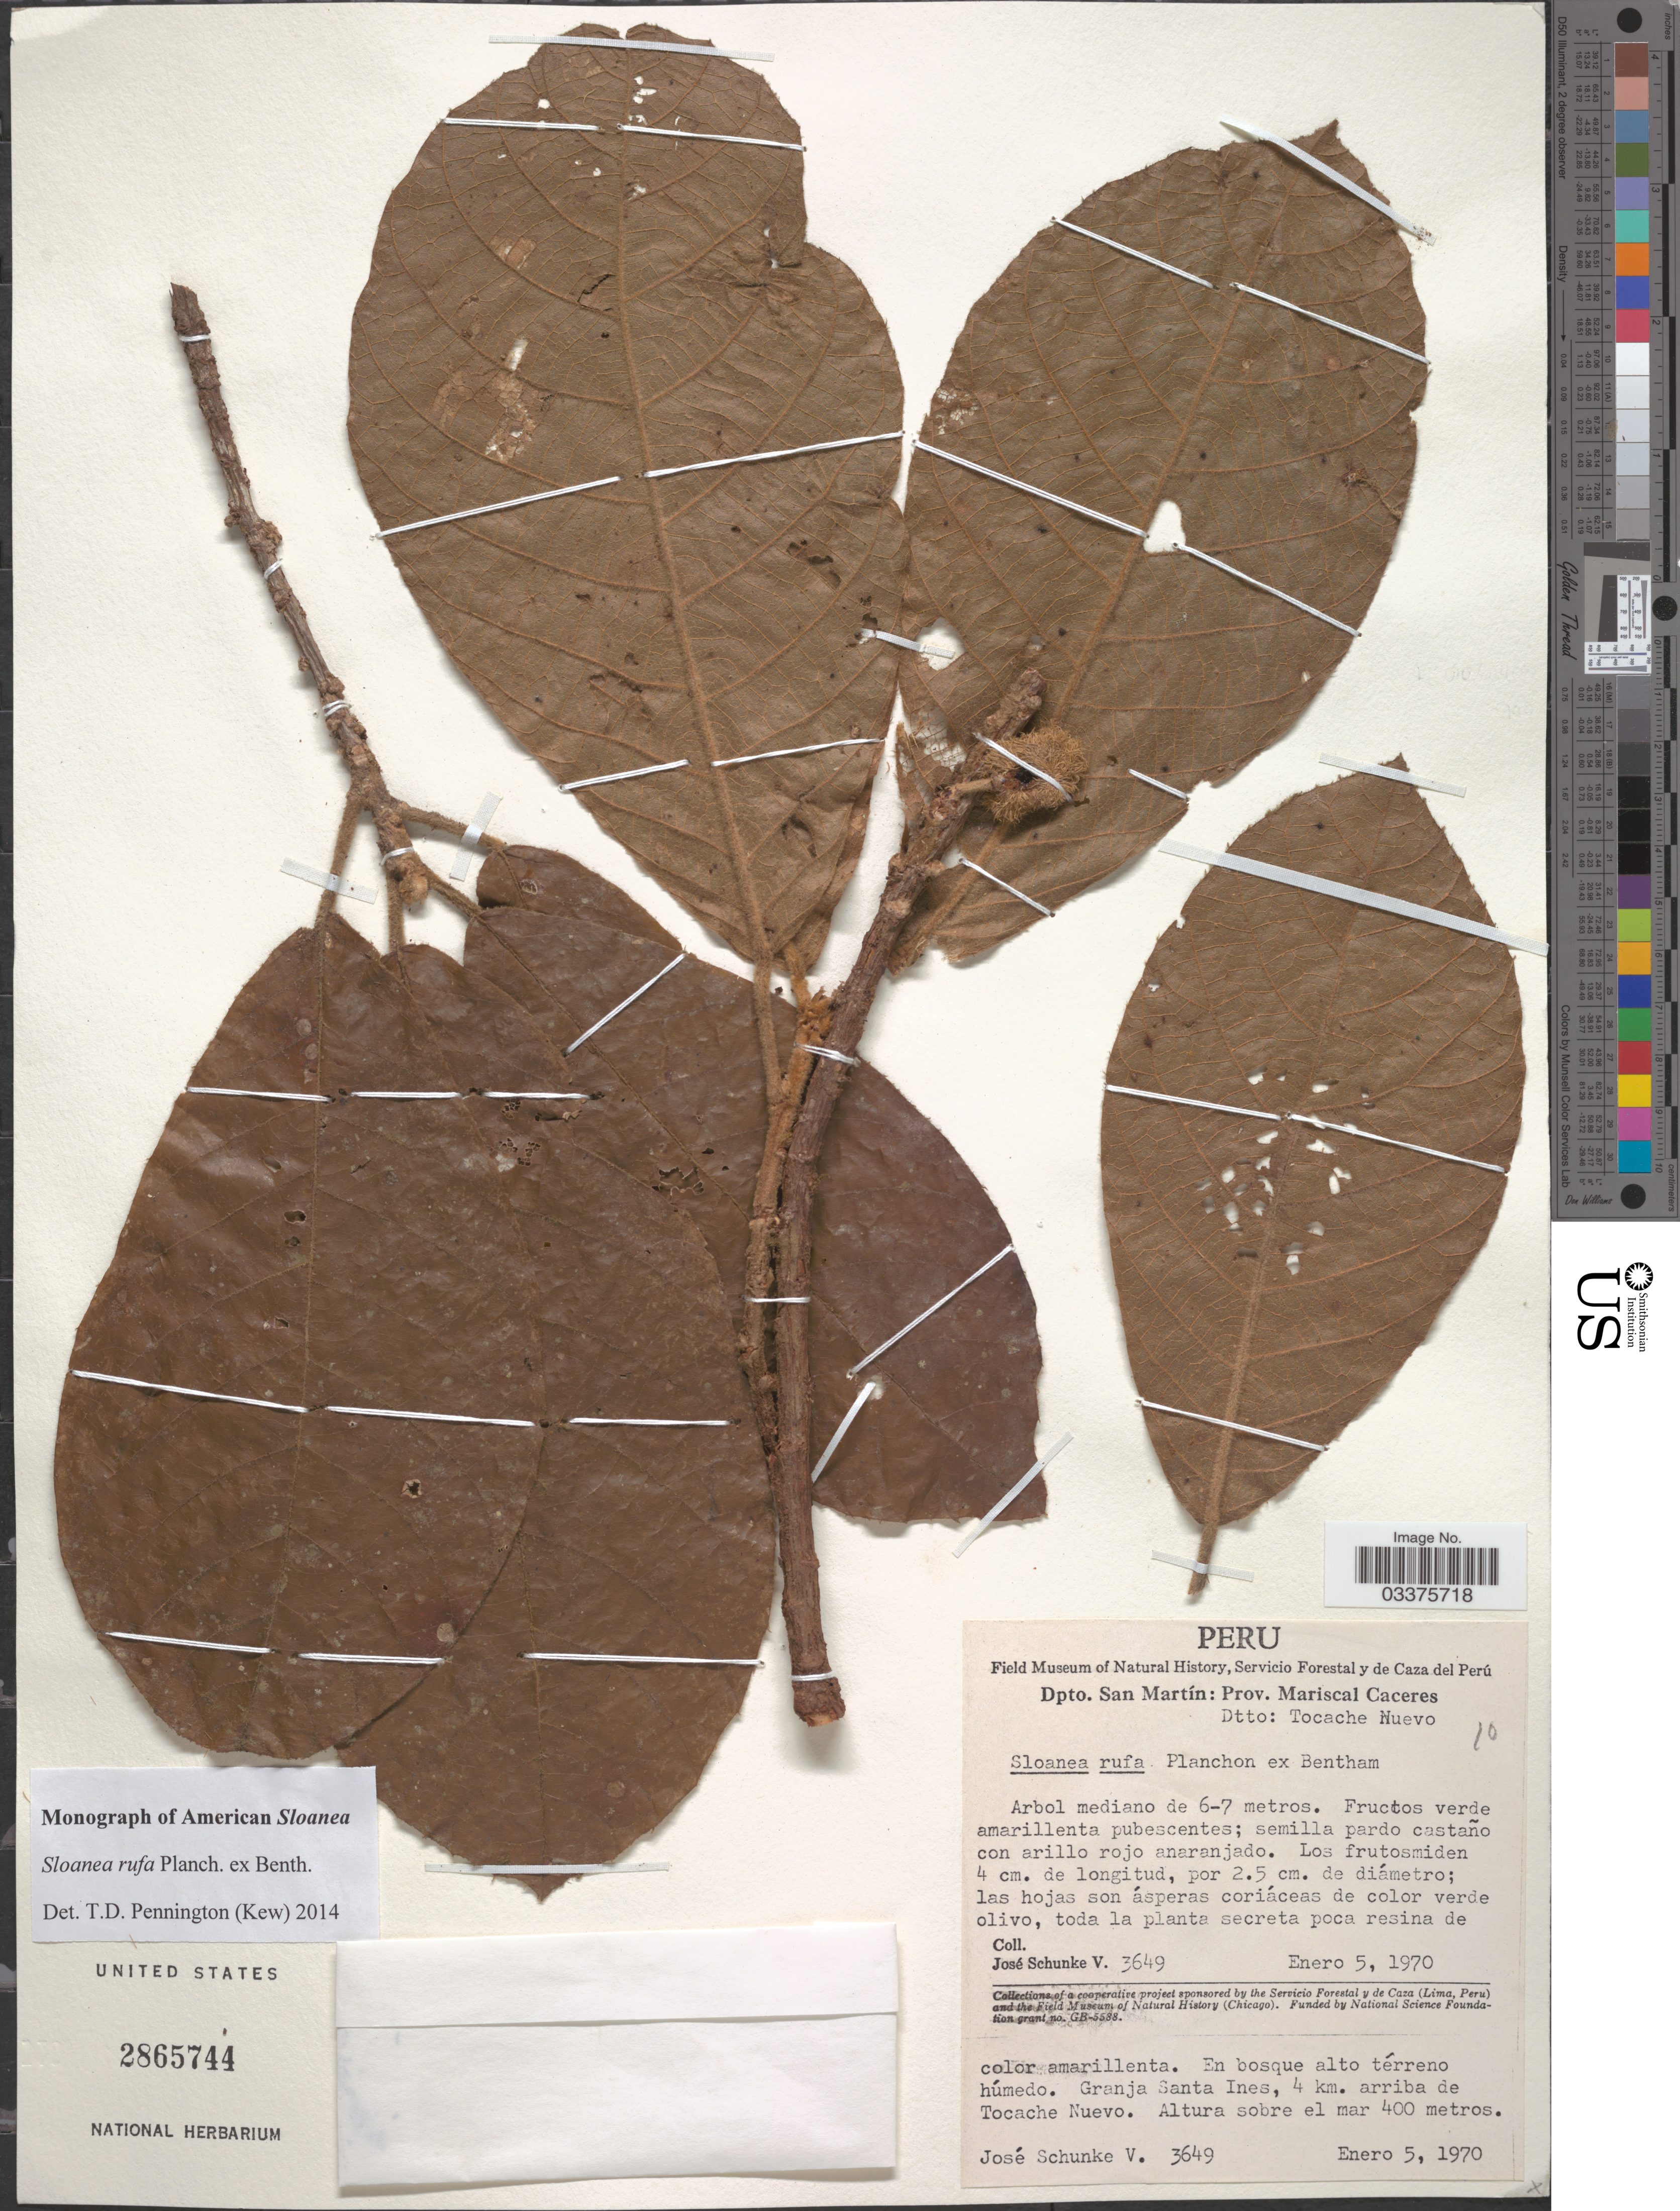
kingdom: Plantae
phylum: Tracheophyta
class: Magnoliopsida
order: Oxalidales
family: Elaeocarpaceae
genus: Sloanea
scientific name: Sloanea rufa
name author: Planch. ex Benth.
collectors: J. Schunke Vigo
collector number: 3649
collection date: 1970-01-05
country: Peru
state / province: San Martín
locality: Dpto. San Martín: Prov. Mariscal Caceres. Dtto: Tocache Nuevo. Granja Santa Ines, 4 km. arriba de Tocache Nuevo.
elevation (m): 400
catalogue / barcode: US 2865744